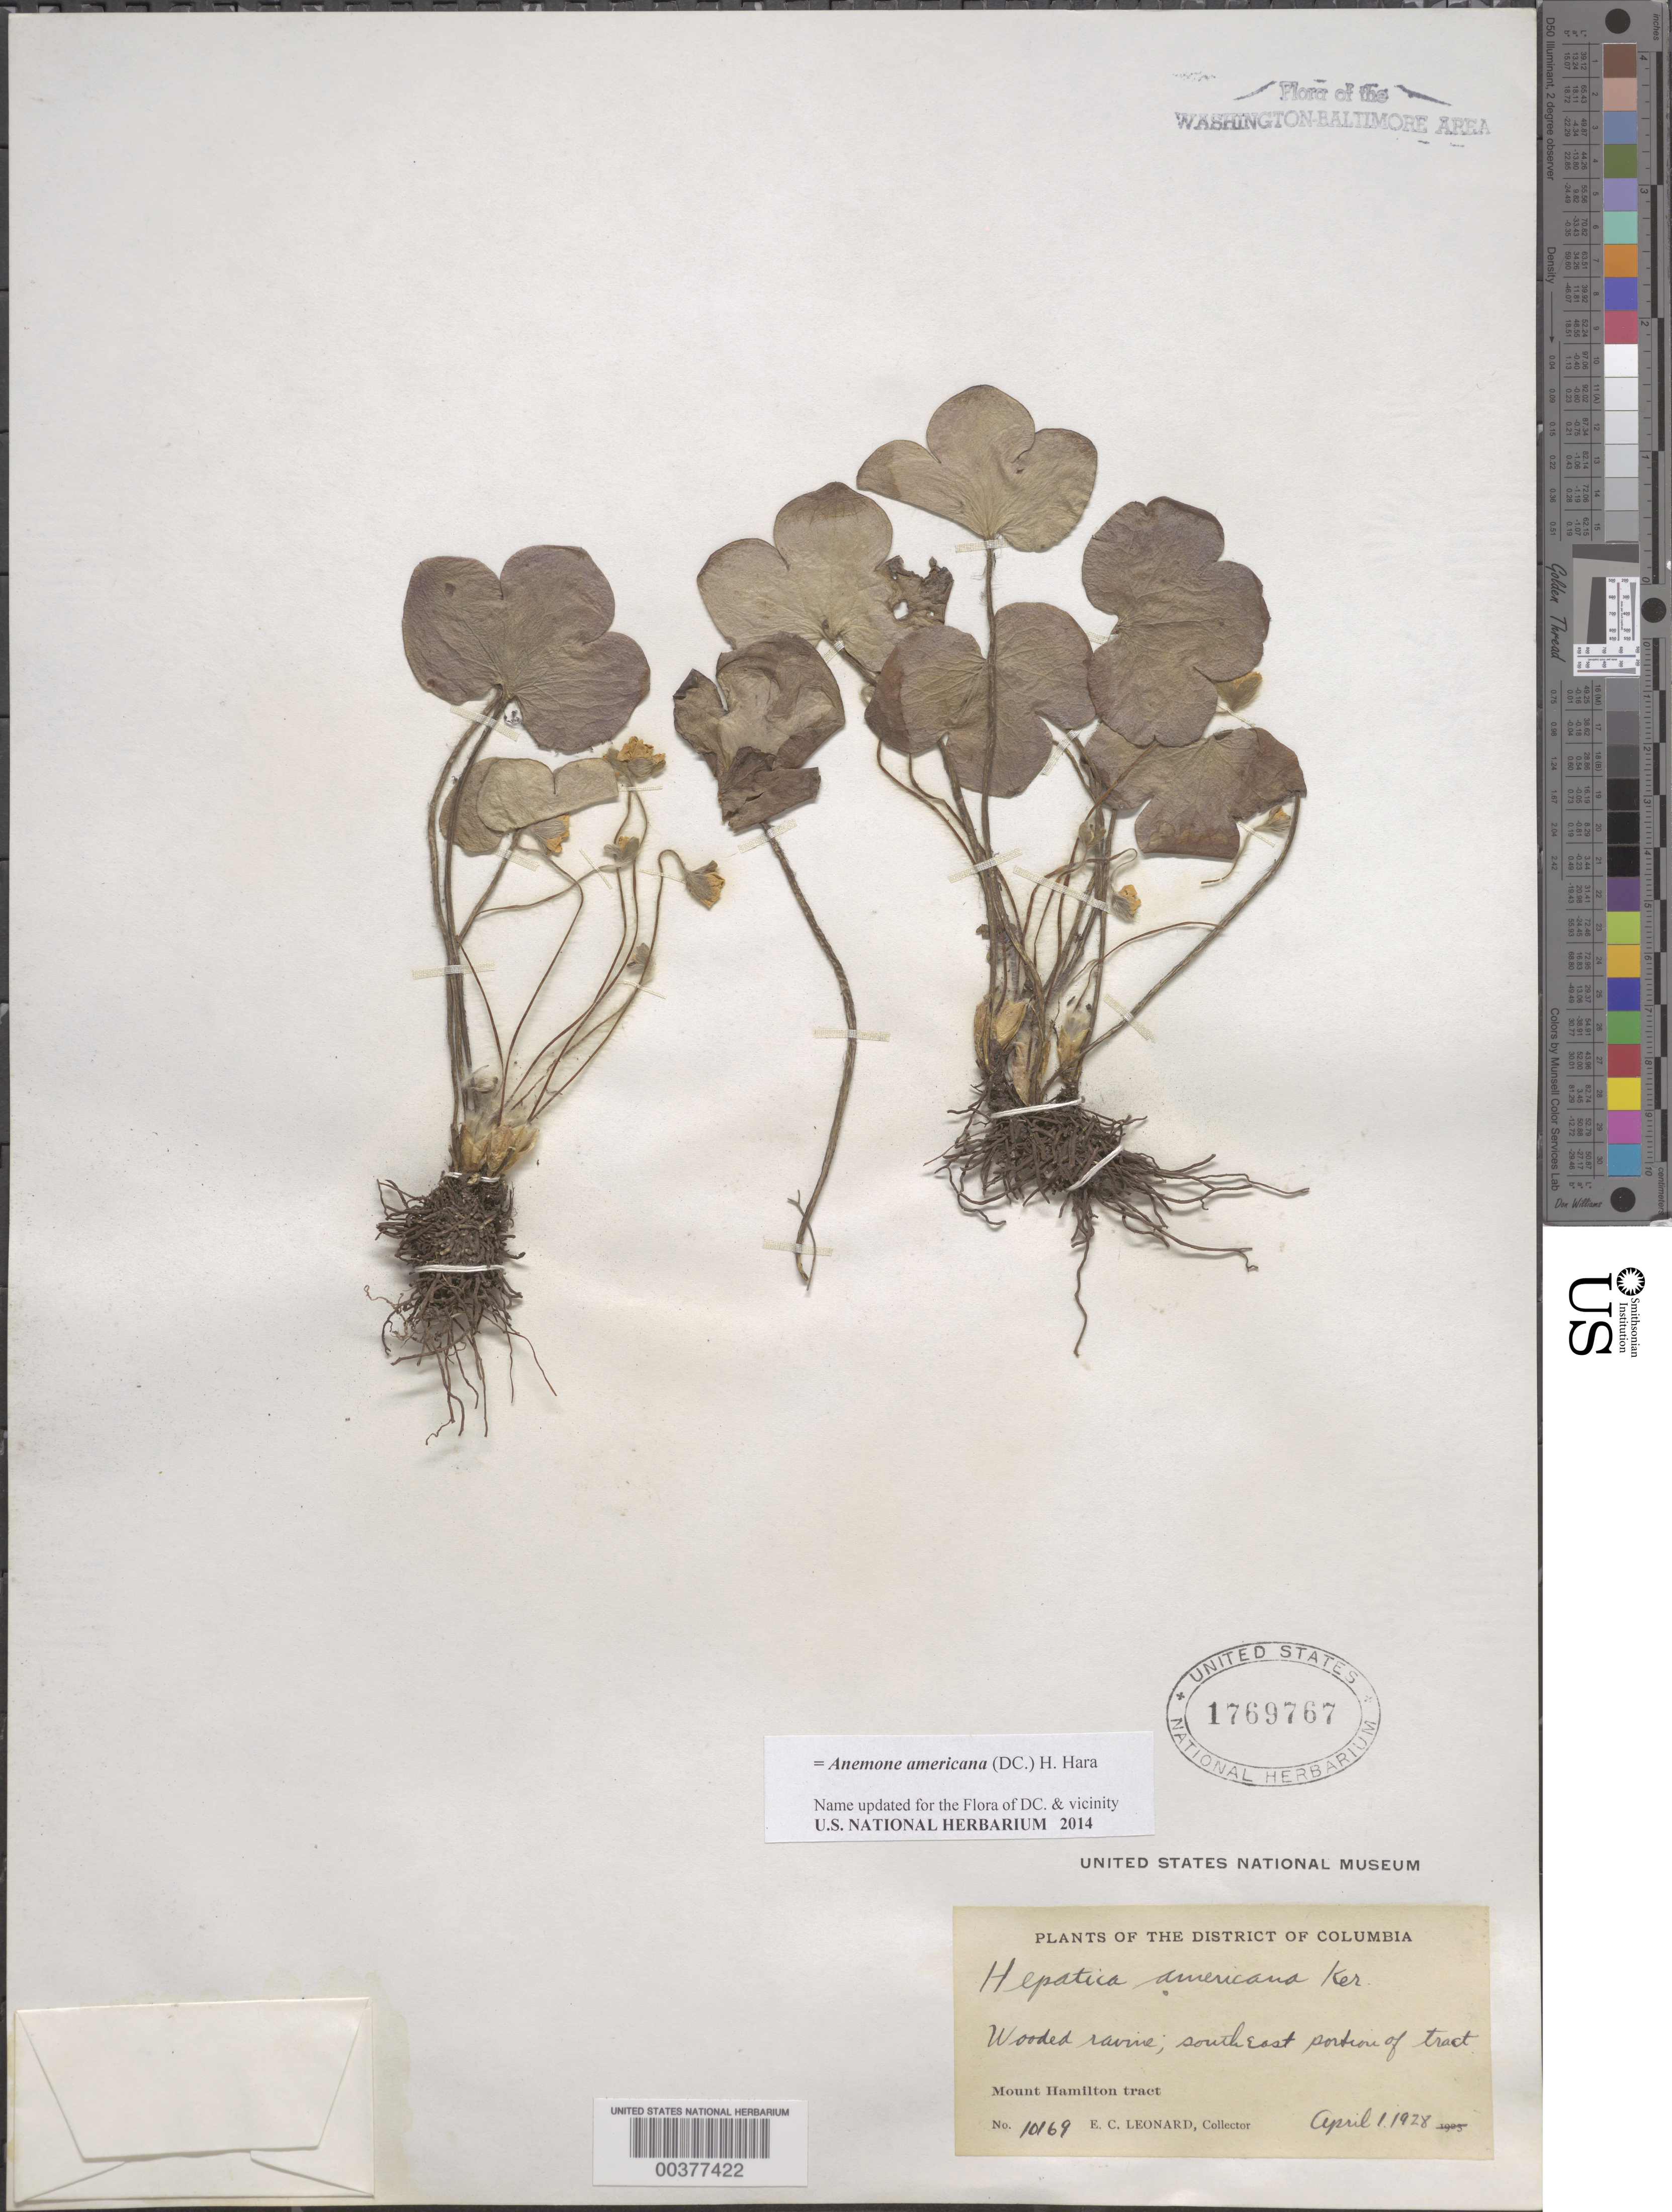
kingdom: Plantae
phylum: Tracheophyta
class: Magnoliopsida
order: Ranunculales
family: Ranunculaceae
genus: Hepatica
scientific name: Hepatica americana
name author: (DC.) Ker Gawl.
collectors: E. C. Leonard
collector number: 10169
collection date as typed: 01 Apr 1928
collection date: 1928-04-01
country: United States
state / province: District of Columbia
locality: Mount Hamilton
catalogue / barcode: US 1769767